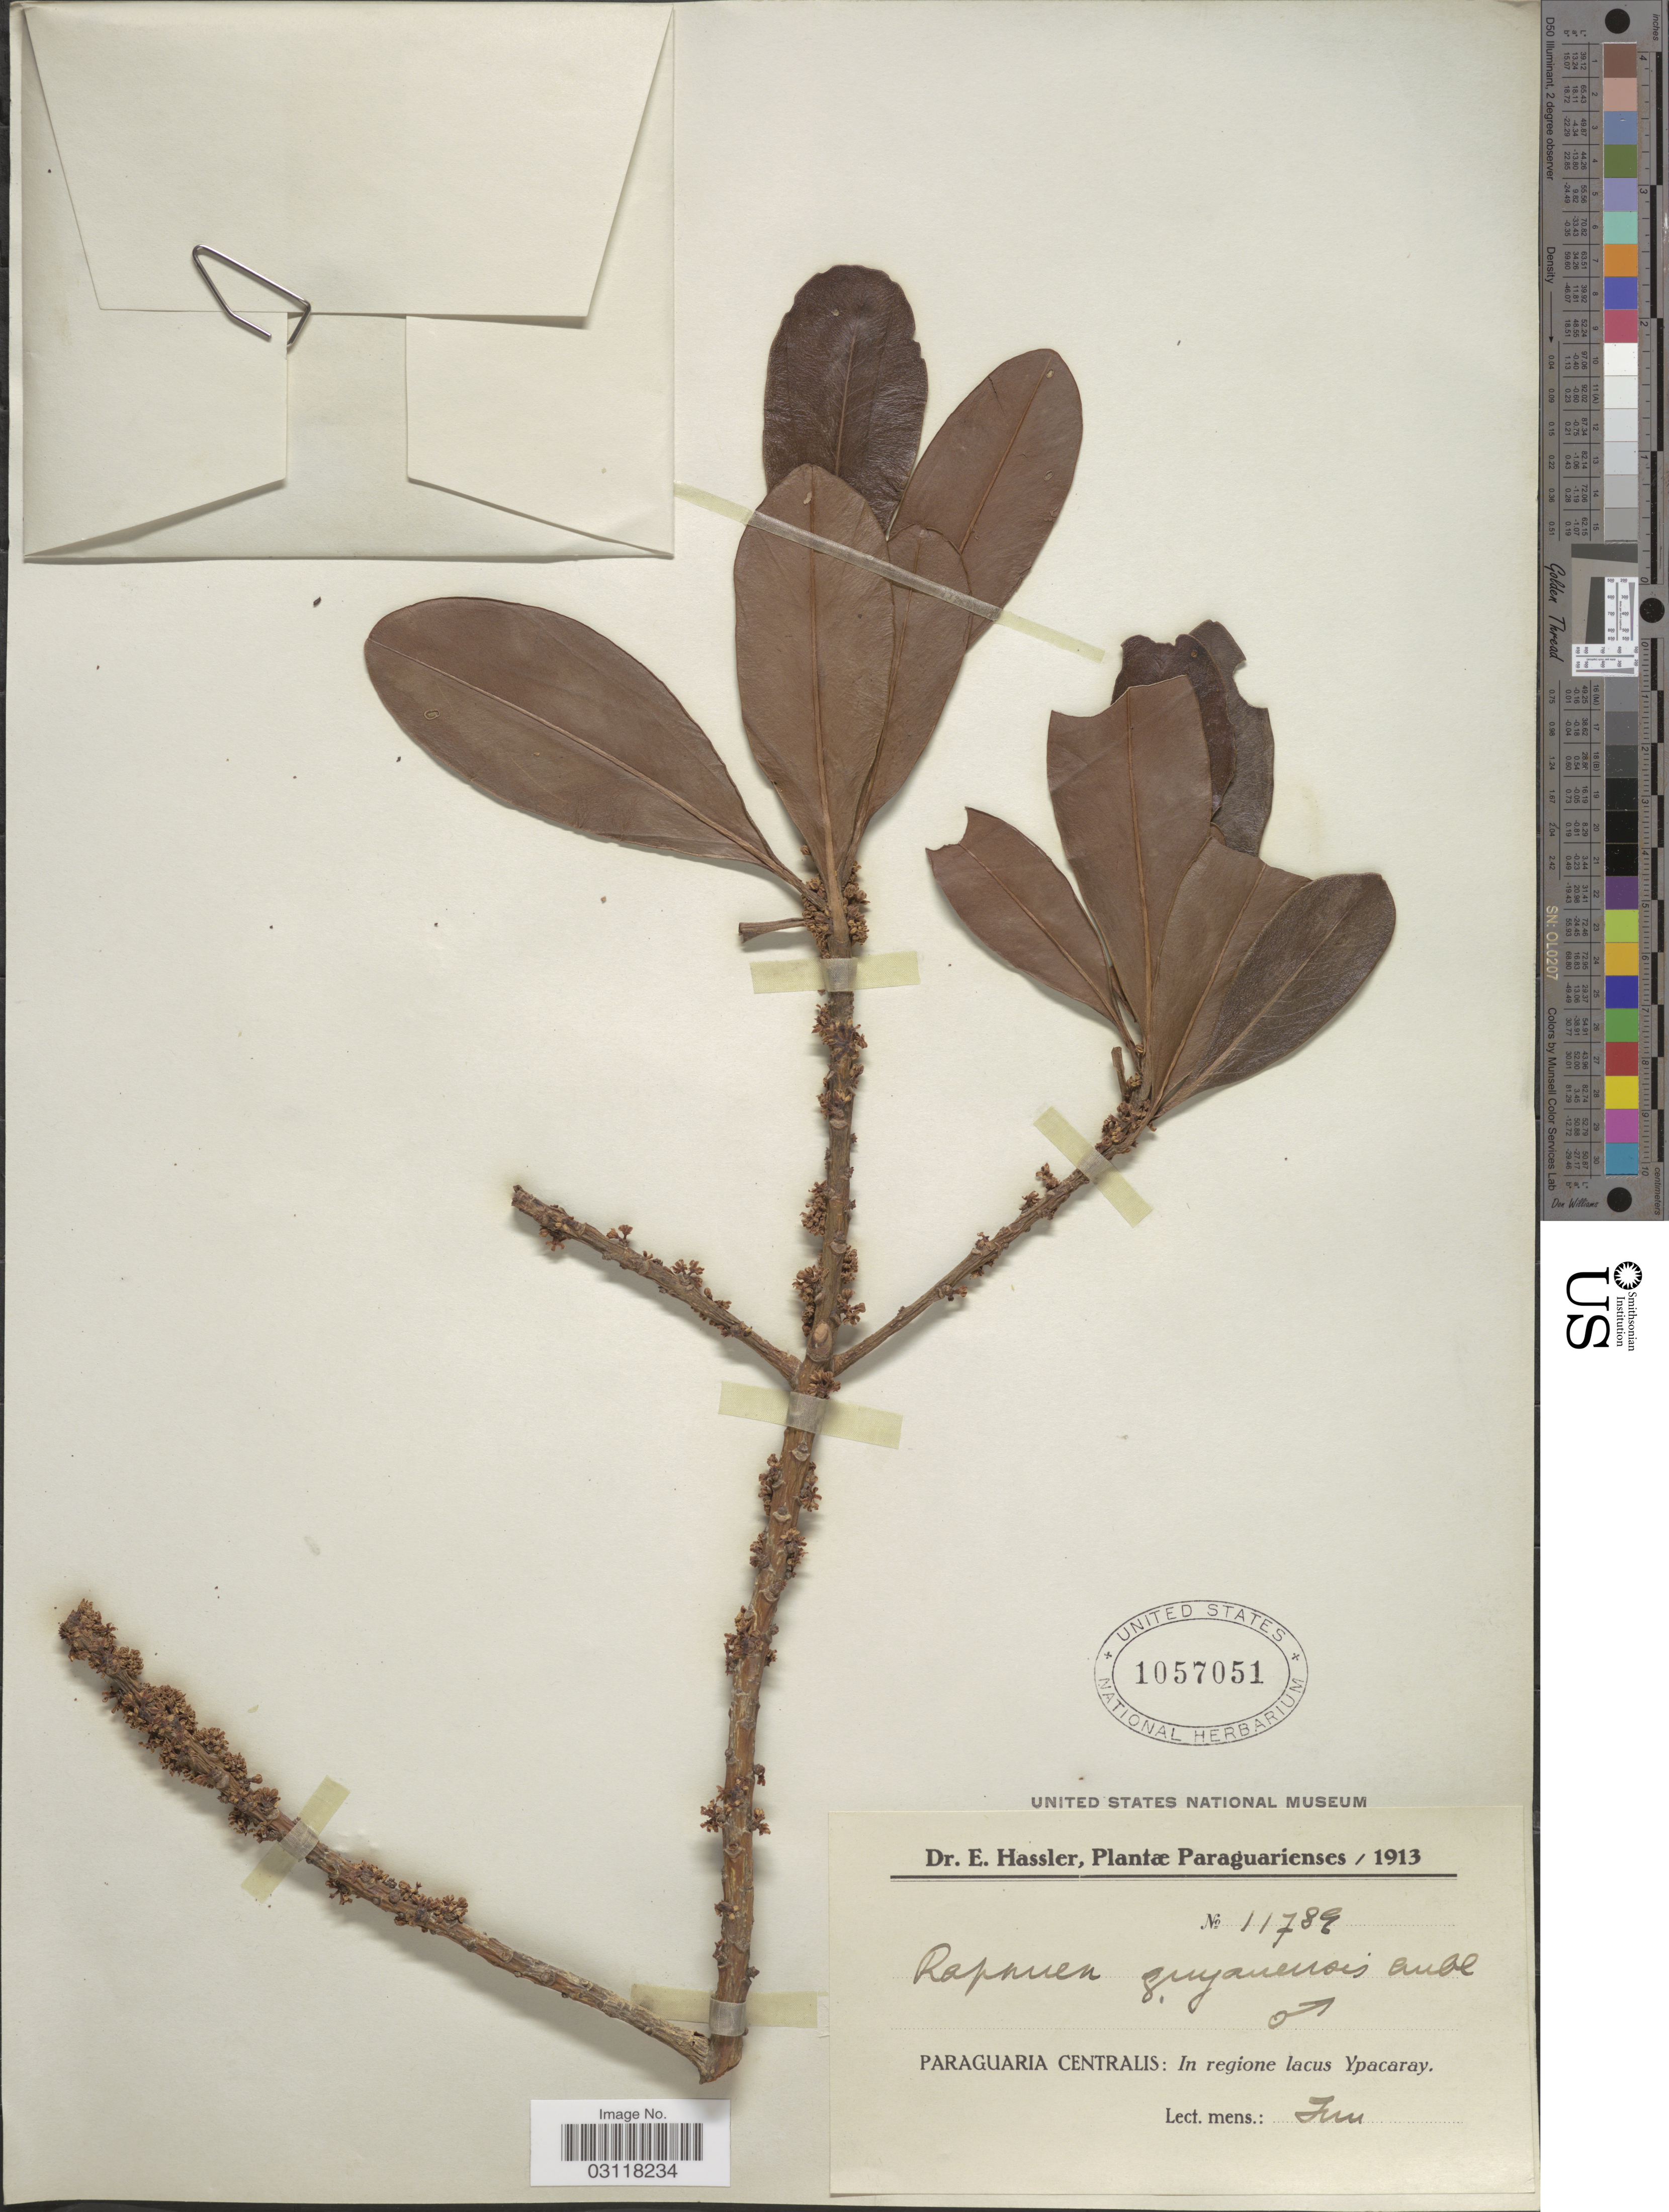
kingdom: Plantae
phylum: Tracheophyta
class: Magnoliopsida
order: Ericales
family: Primulaceae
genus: Rapanea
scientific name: Rapanea guianensis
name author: Aubl.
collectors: E. Hassler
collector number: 11789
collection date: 1913-06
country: Paraguay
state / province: Central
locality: Paraguarienses. Paraguaria Centralis: In regione lacus Ypacaray.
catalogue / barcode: US 1057051